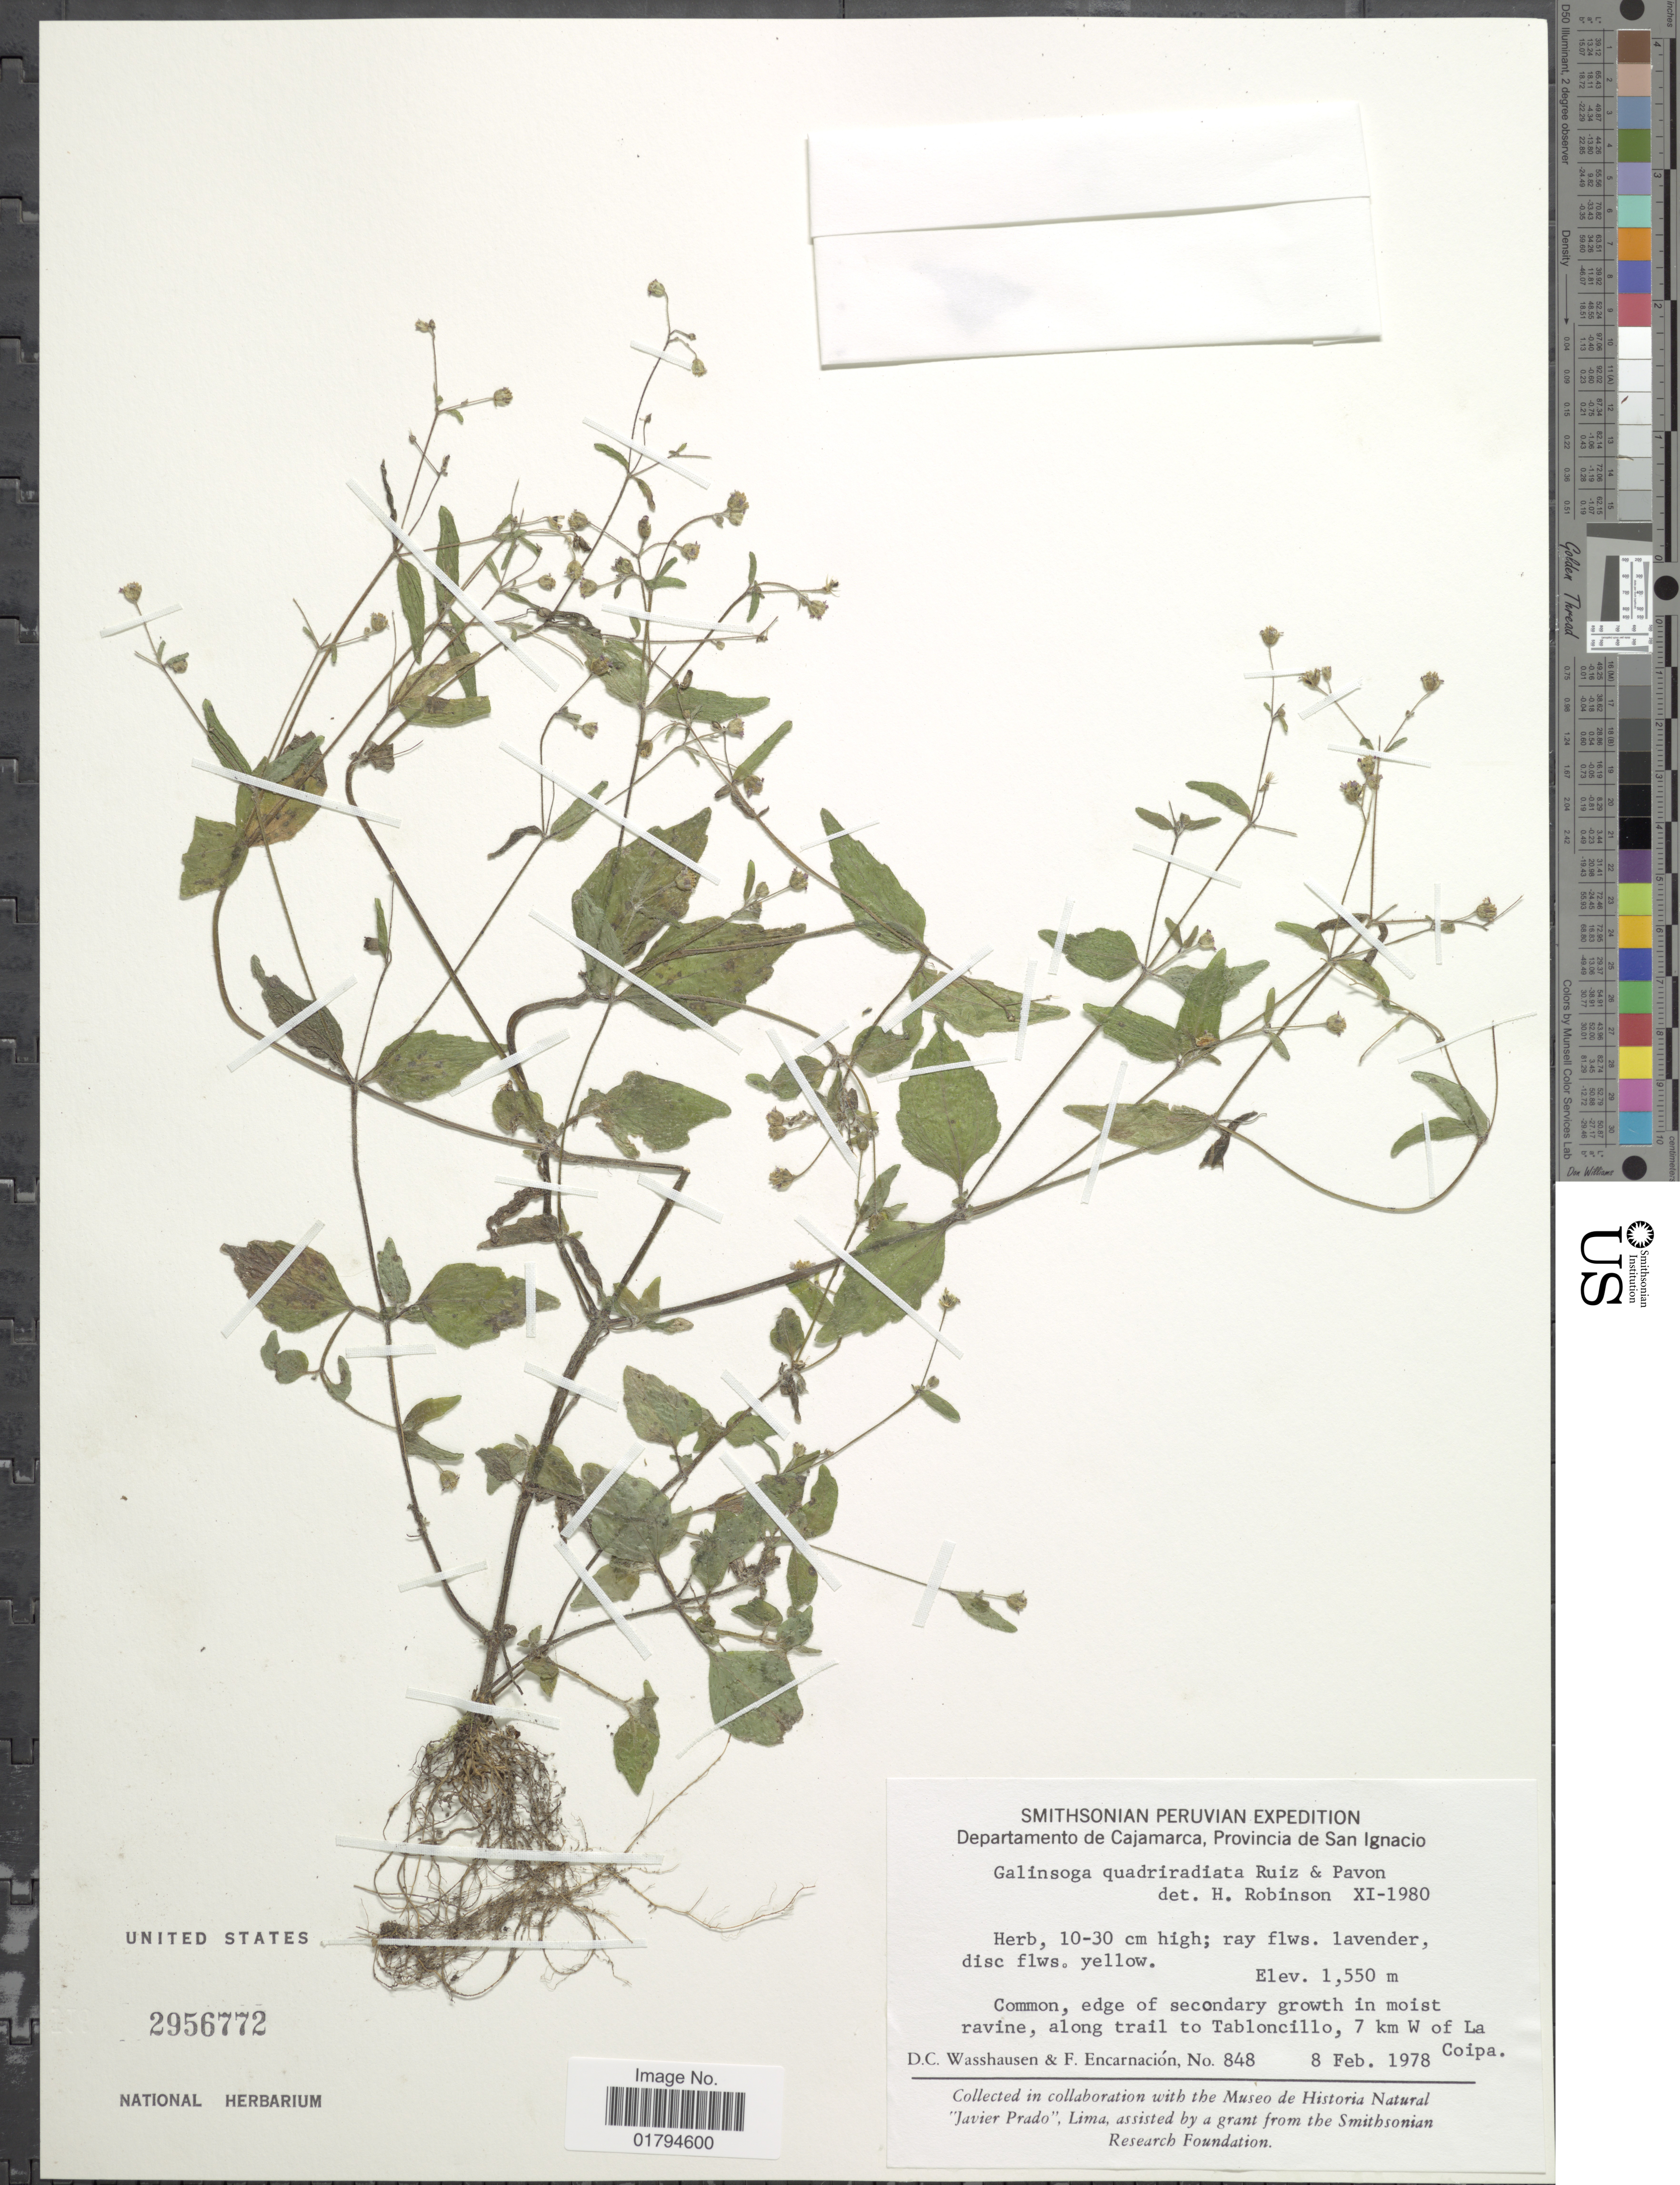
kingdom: Plantae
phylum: Tracheophyta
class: Magnoliopsida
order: Asterales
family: Asteraceae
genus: Galinsoga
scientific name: Galinsoga quadriradiata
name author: Ruiz & Pav.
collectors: D. C. Wasshausen & F. Encarnación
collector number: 848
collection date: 1978-02-08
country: Peru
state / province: Cajamarca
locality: Provincia de San Ignacio. Along trail to Tabloncillo, 7 km W of La Coipa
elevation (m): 1550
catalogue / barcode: US 2956772